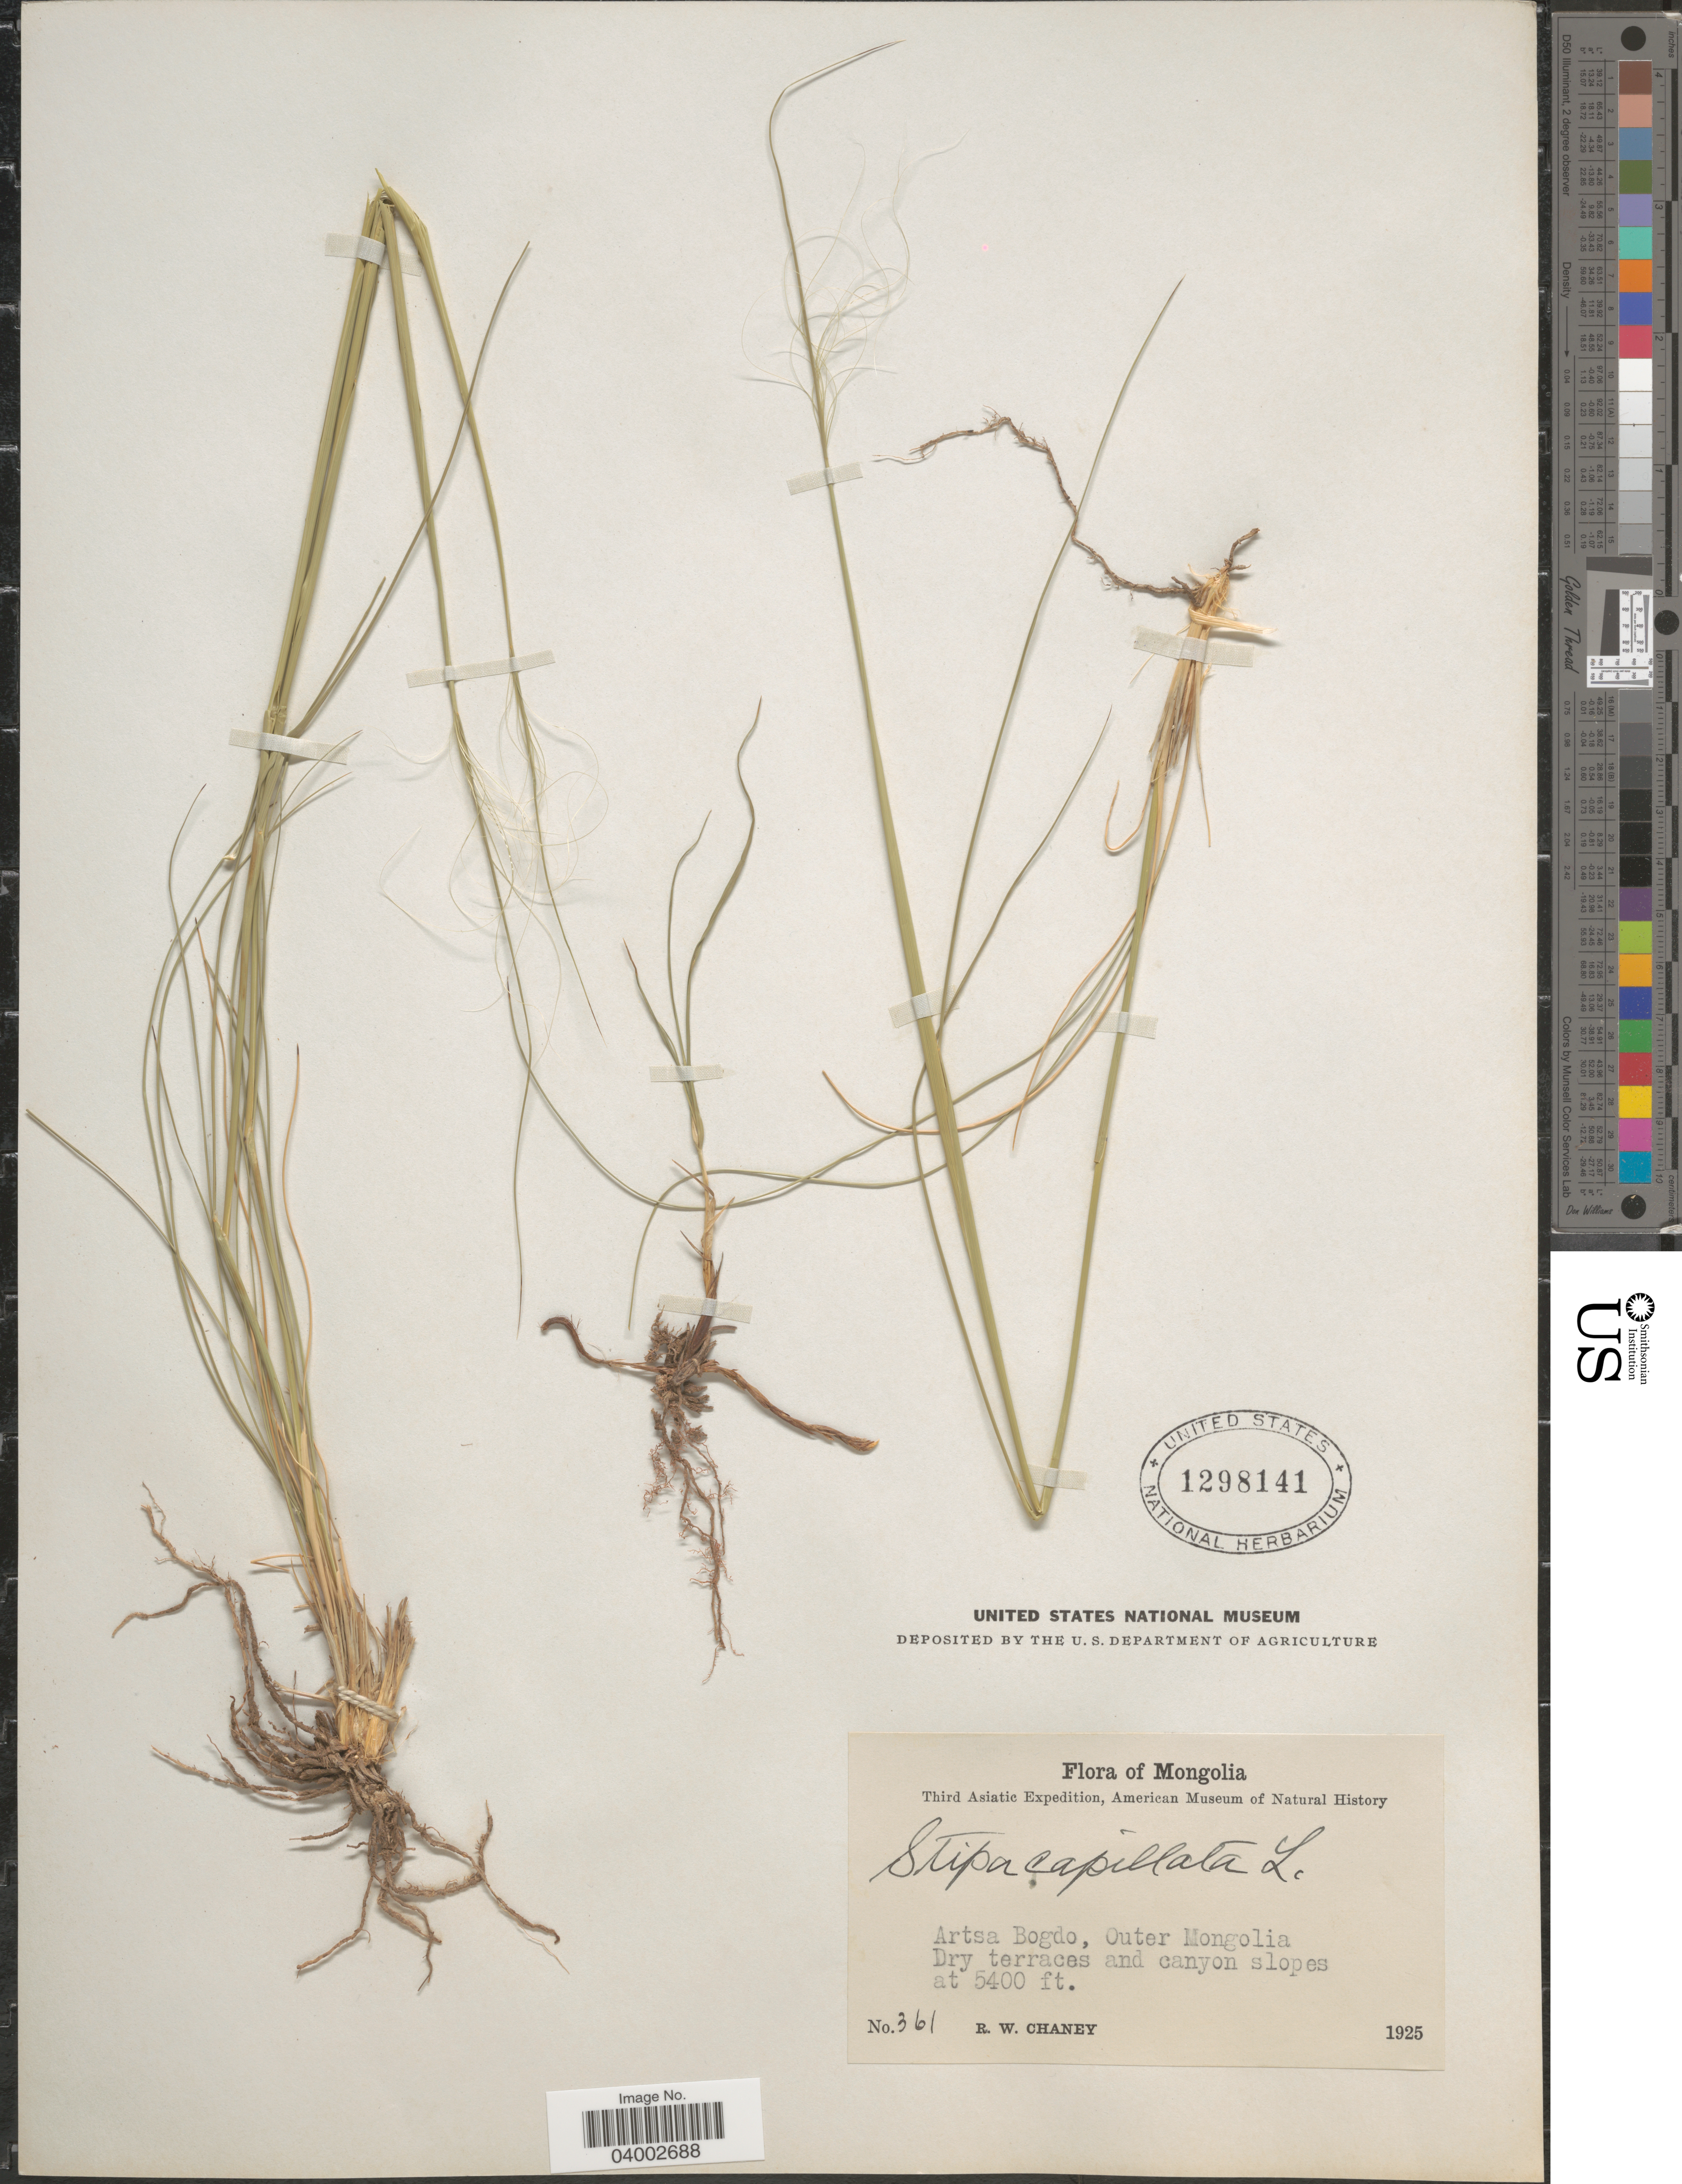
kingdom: Plantae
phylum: Tracheophyta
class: Liliopsida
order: Poales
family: Poaceae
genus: Stipa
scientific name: Stipa capillata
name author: L.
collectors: R. Chaney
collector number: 361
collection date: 1925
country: Mongolia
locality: Artsa Bogdo, Outer Mongolia.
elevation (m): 1646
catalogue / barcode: US 1298141